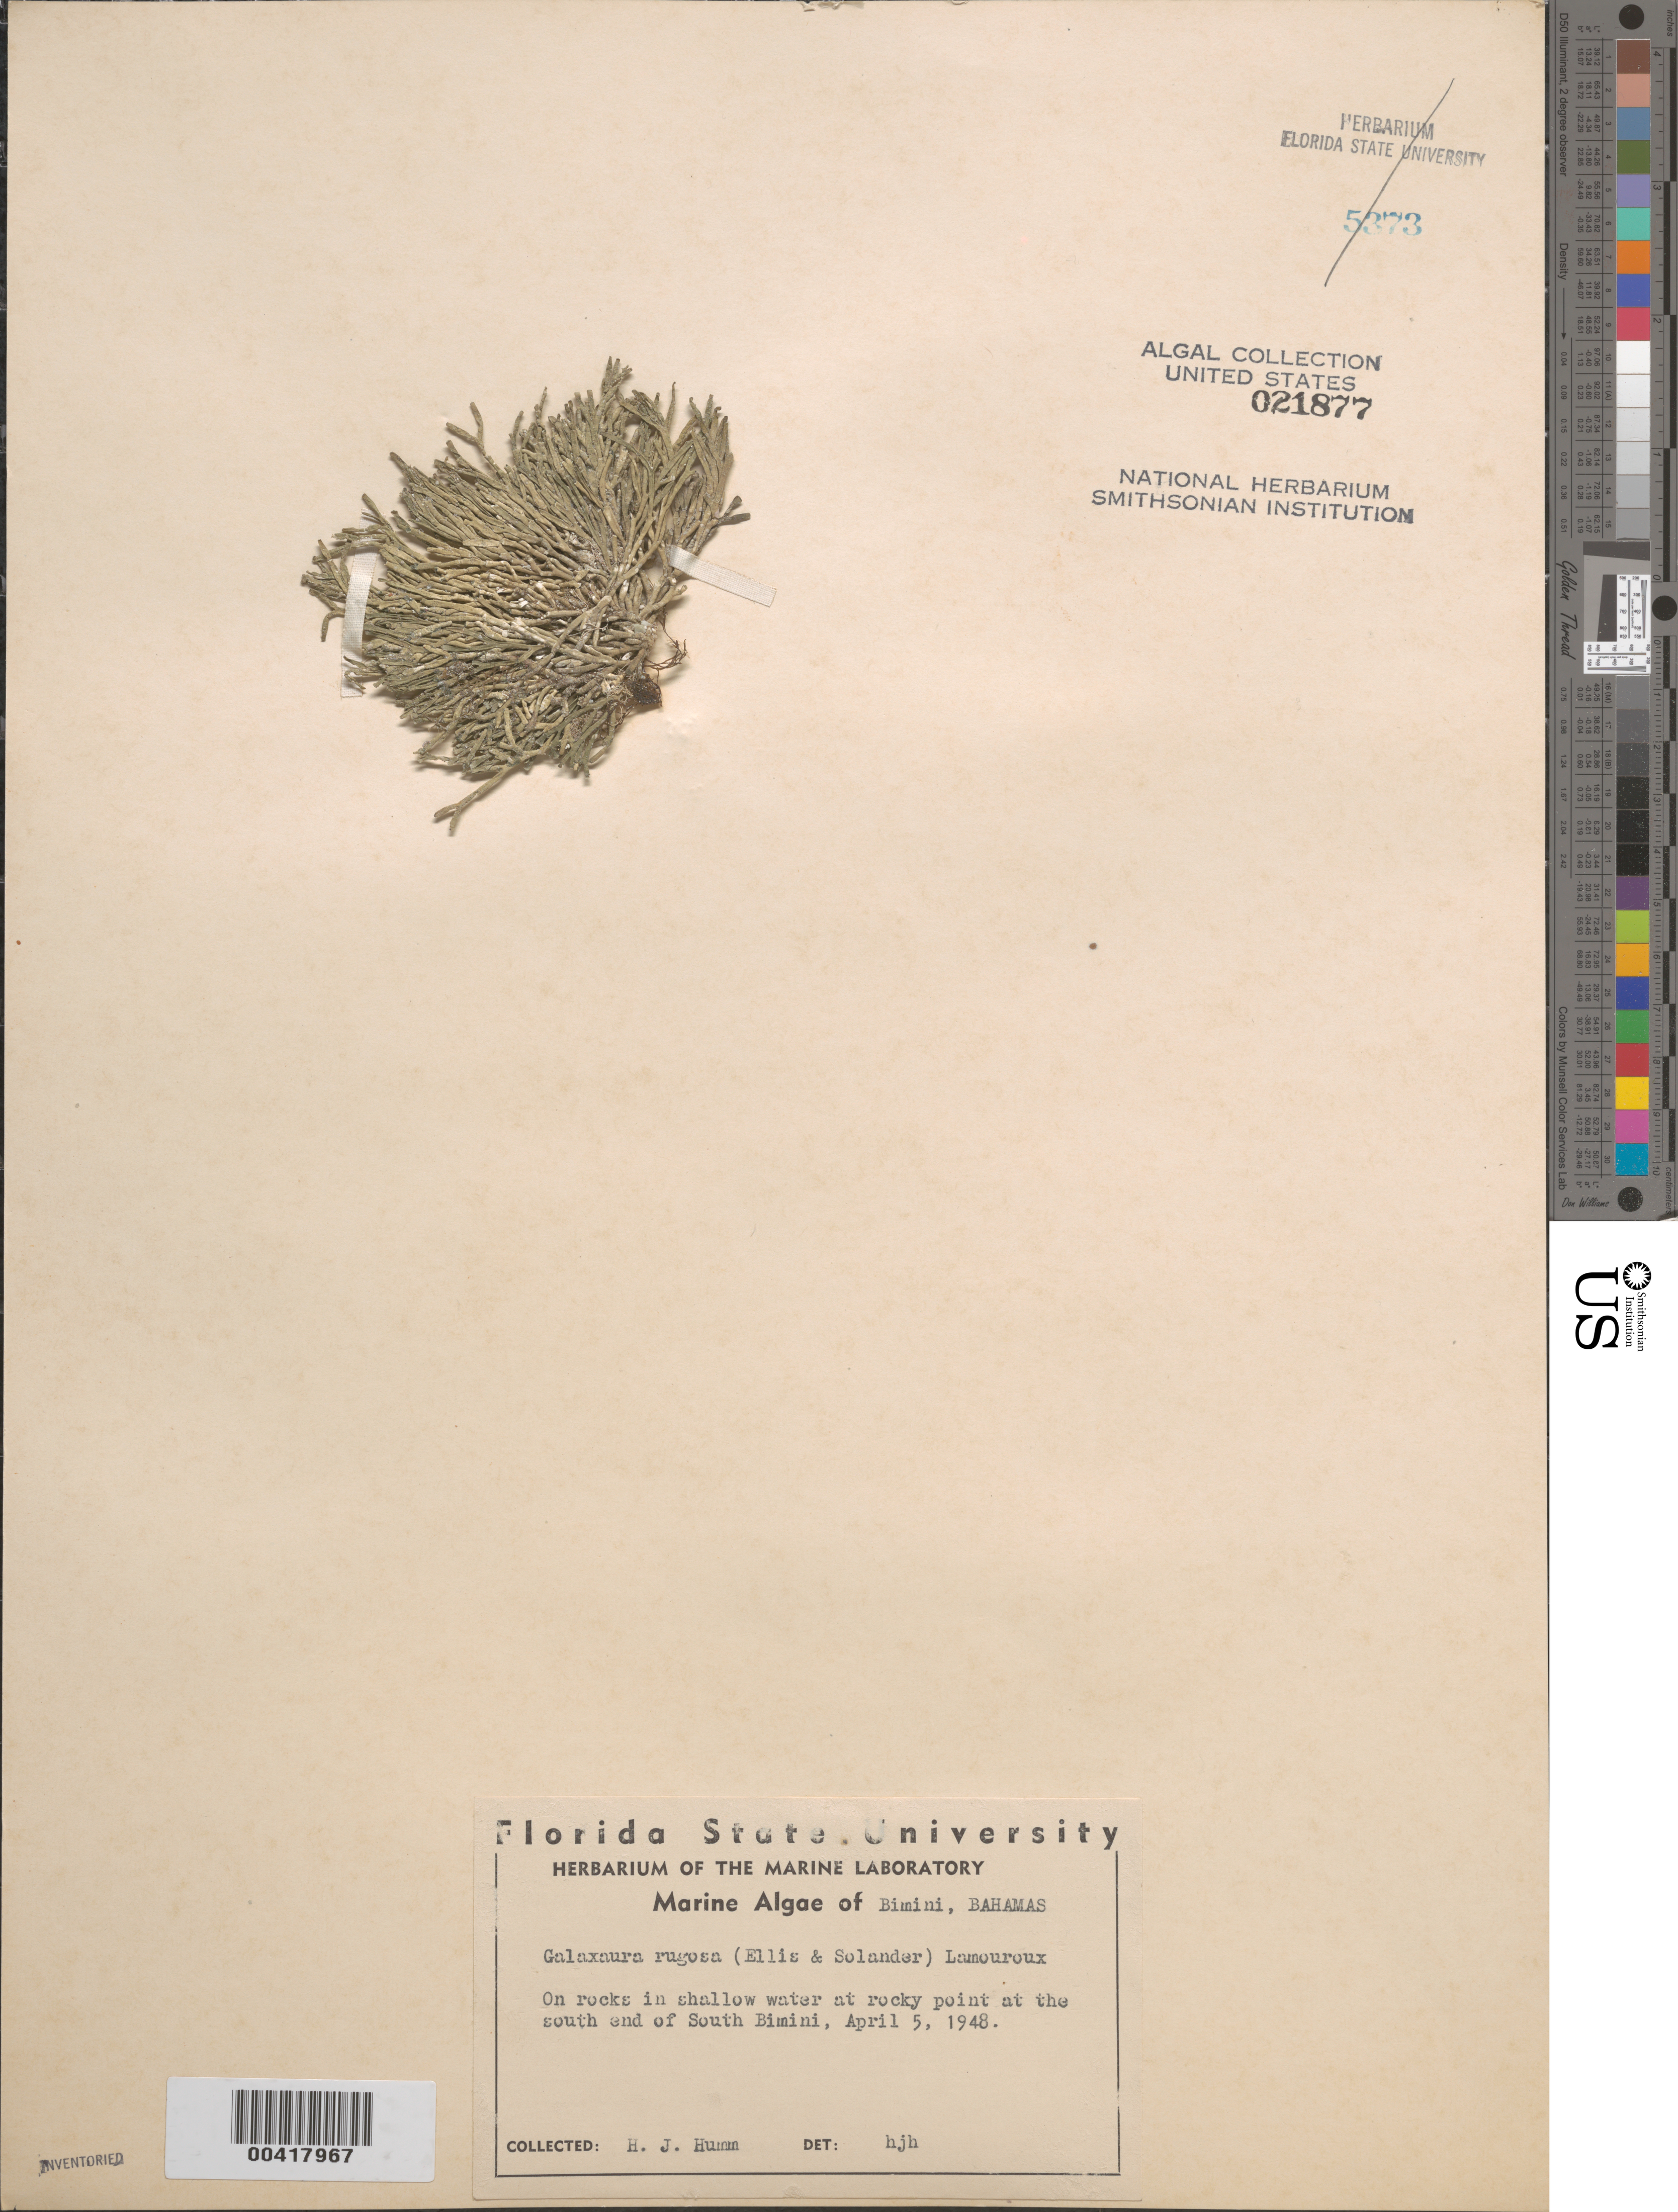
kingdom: Plantae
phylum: Rhodophyta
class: Florideophyceae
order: Nemaliales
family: Galaxauraceae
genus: Galaxaura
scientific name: Galaxaura rugosa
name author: (Ellis & Sol.) J.V.Lamouroux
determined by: Humm, Harold J.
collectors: H. J. Humm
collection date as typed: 05 Apr 1948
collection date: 1948-04-05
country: Bahamas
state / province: Biminis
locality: South bimini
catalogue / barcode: US 21877